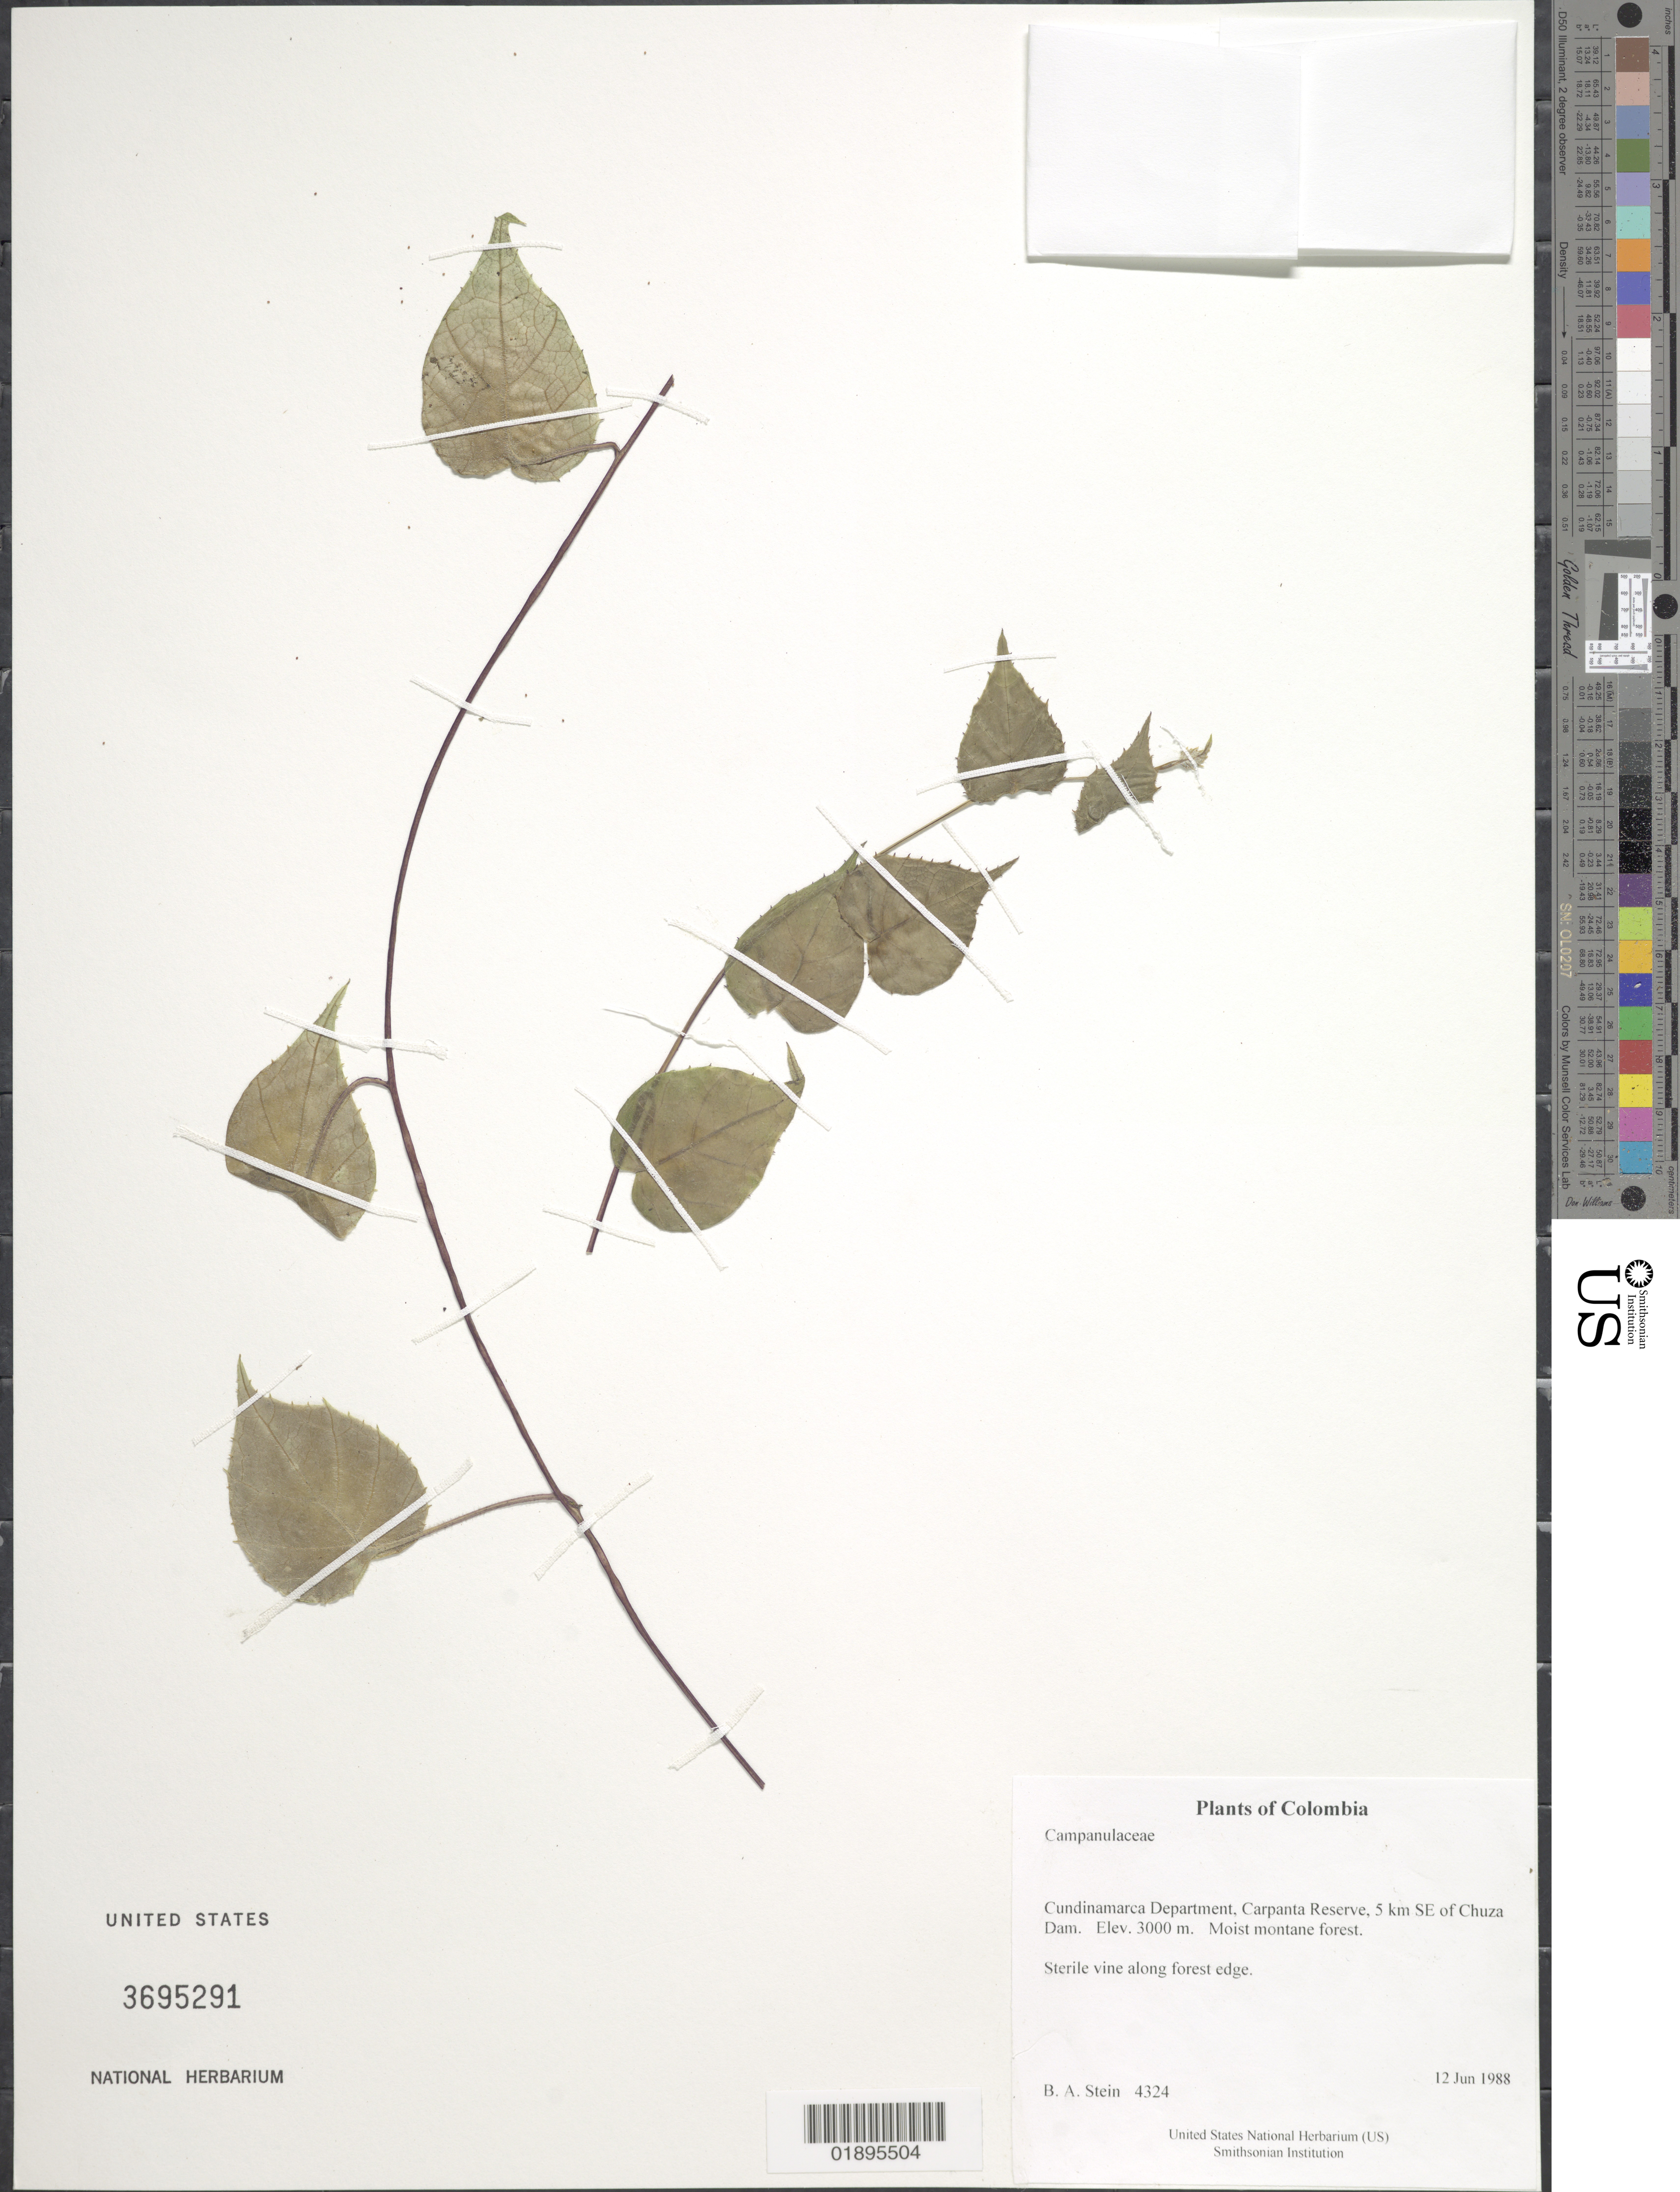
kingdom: Plantae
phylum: Tracheophyta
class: Magnoliopsida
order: Asterales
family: Campanulaceae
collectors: B. A. Stein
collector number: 4324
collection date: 1988-06-12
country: Colombia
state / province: Cundinamarca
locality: Carpanta Reserve, 5 km SE of Chuza Dam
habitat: Moist montane forest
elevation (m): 3000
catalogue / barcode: US 3695291